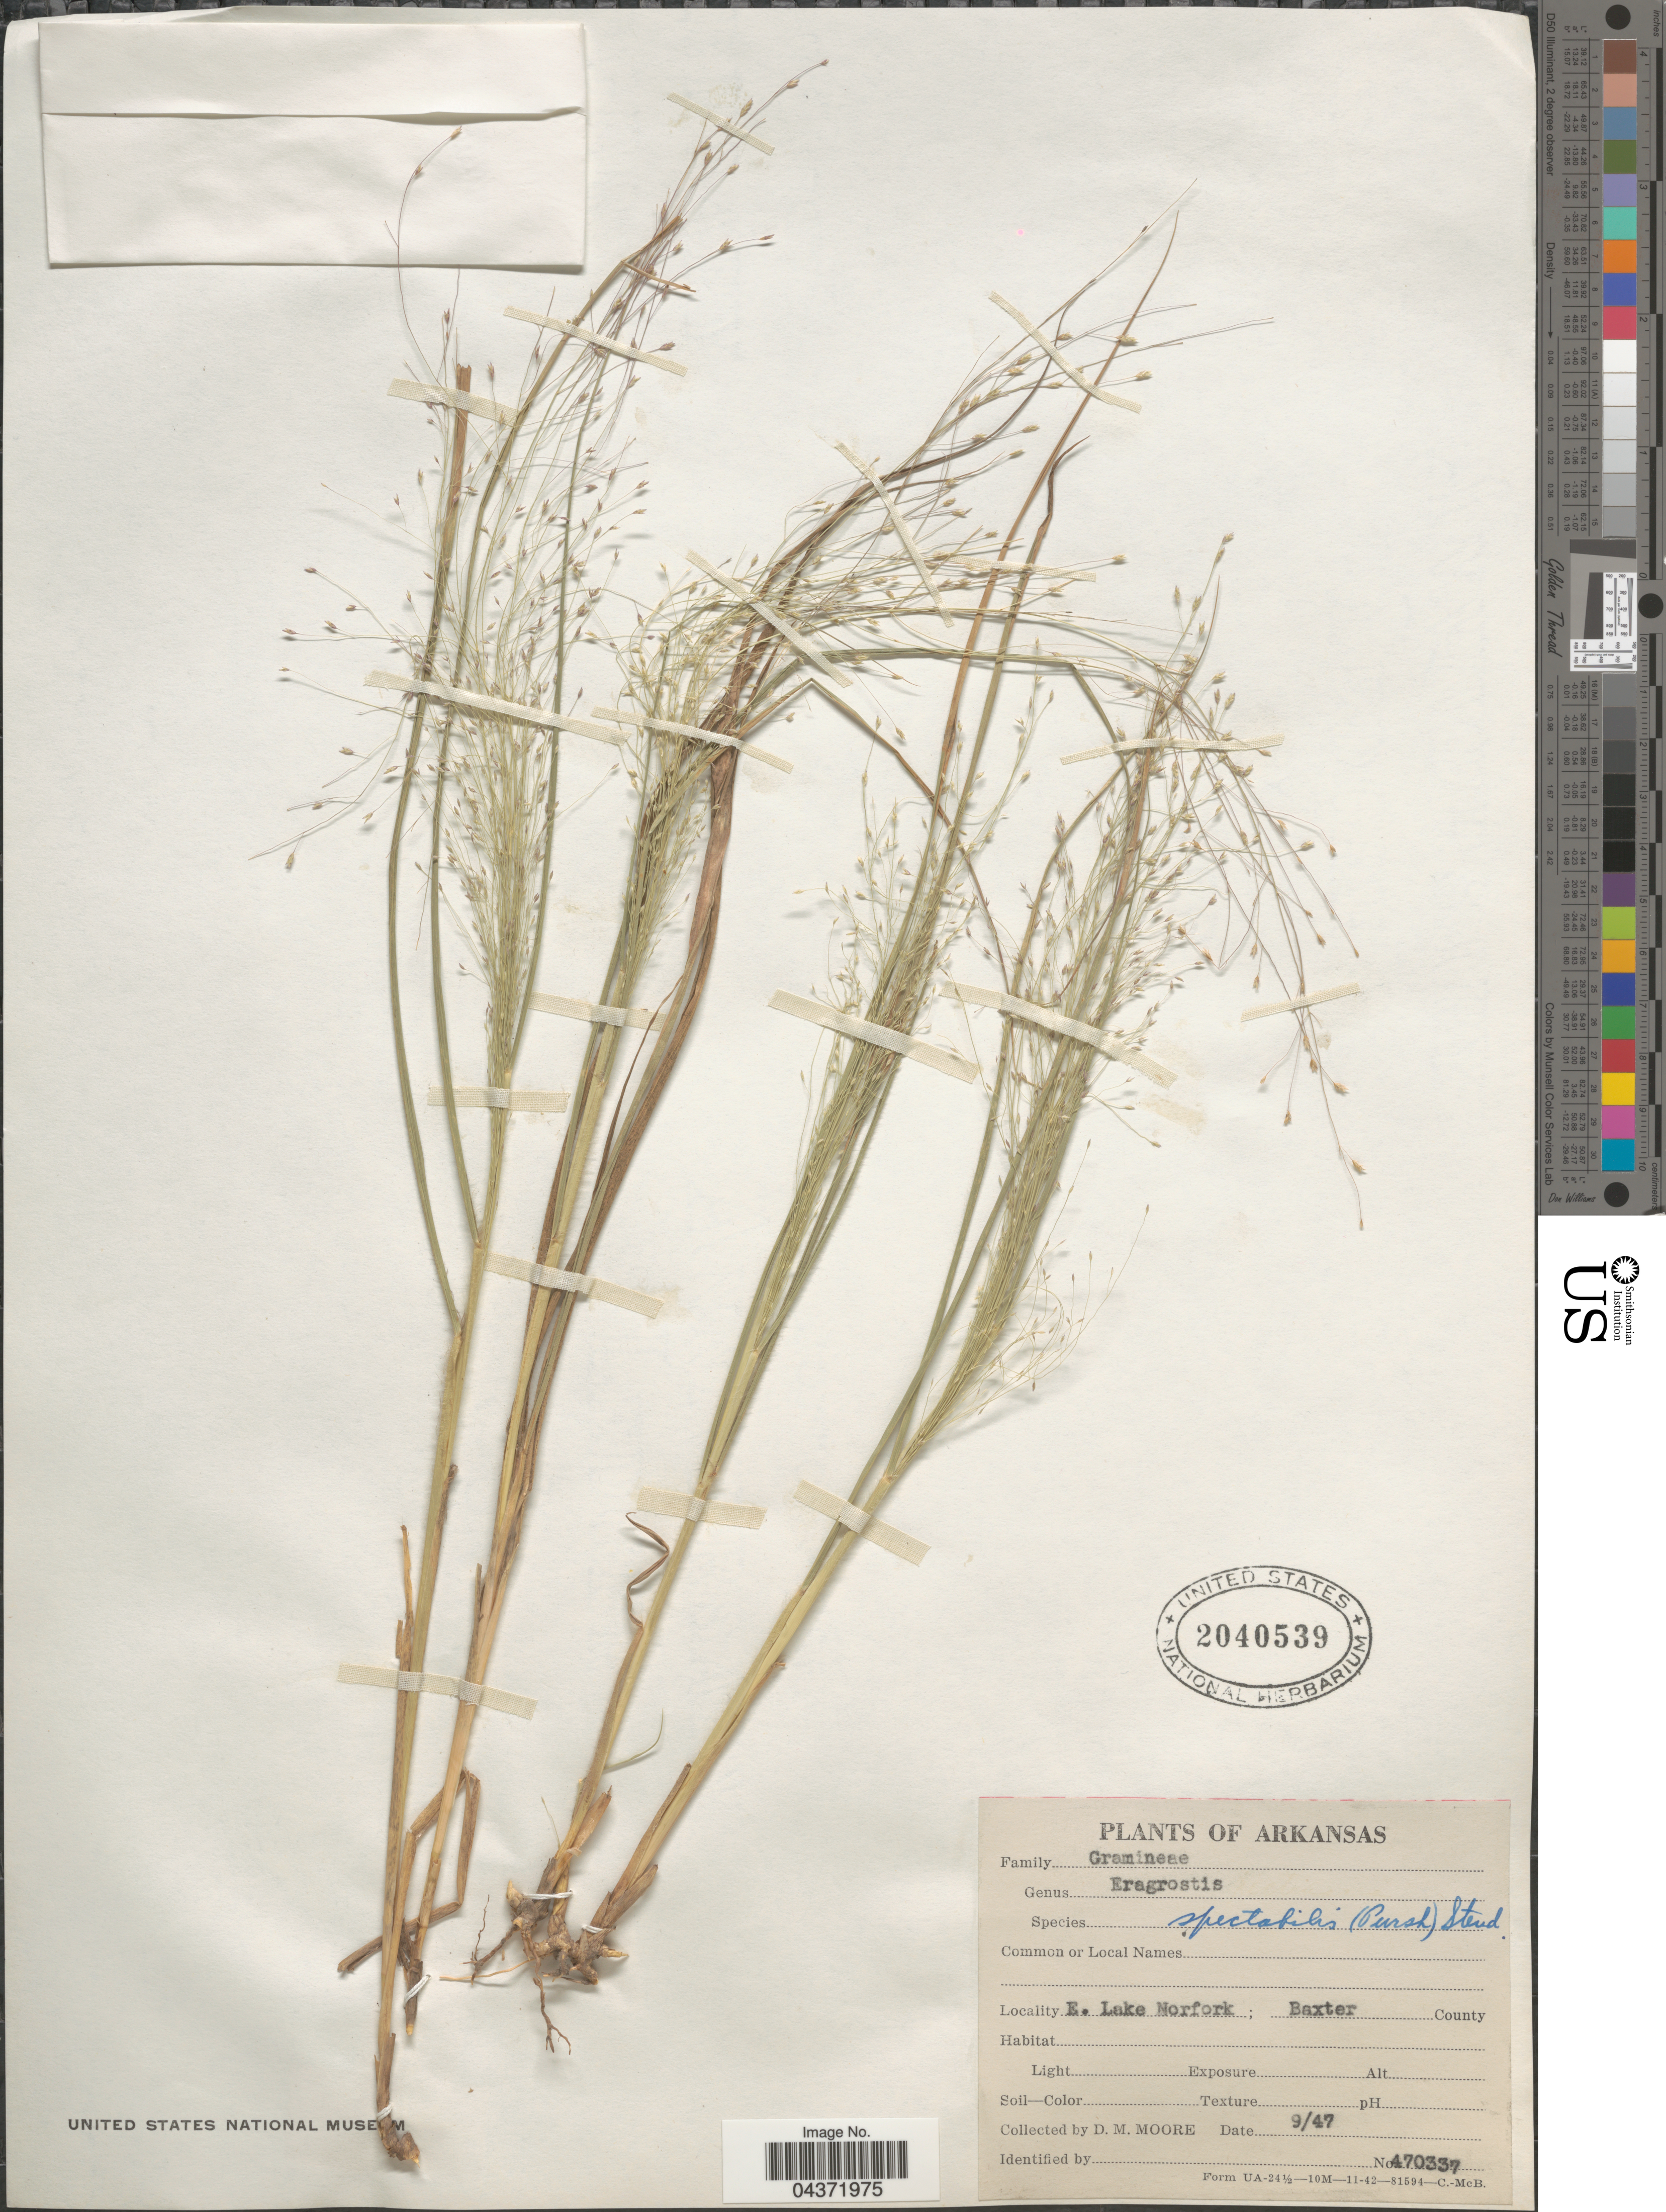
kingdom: Plantae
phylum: Tracheophyta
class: Liliopsida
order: Poales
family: Poaceae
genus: Eragrostis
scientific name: Eragrostis spectabilis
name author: (Pursh) Steud.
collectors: D. Moore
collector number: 470337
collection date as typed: Transcribed d/m/y: /9/47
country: United States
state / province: Arkansas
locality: E. Lake Norfork; Baxter County.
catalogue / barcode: US 2040539